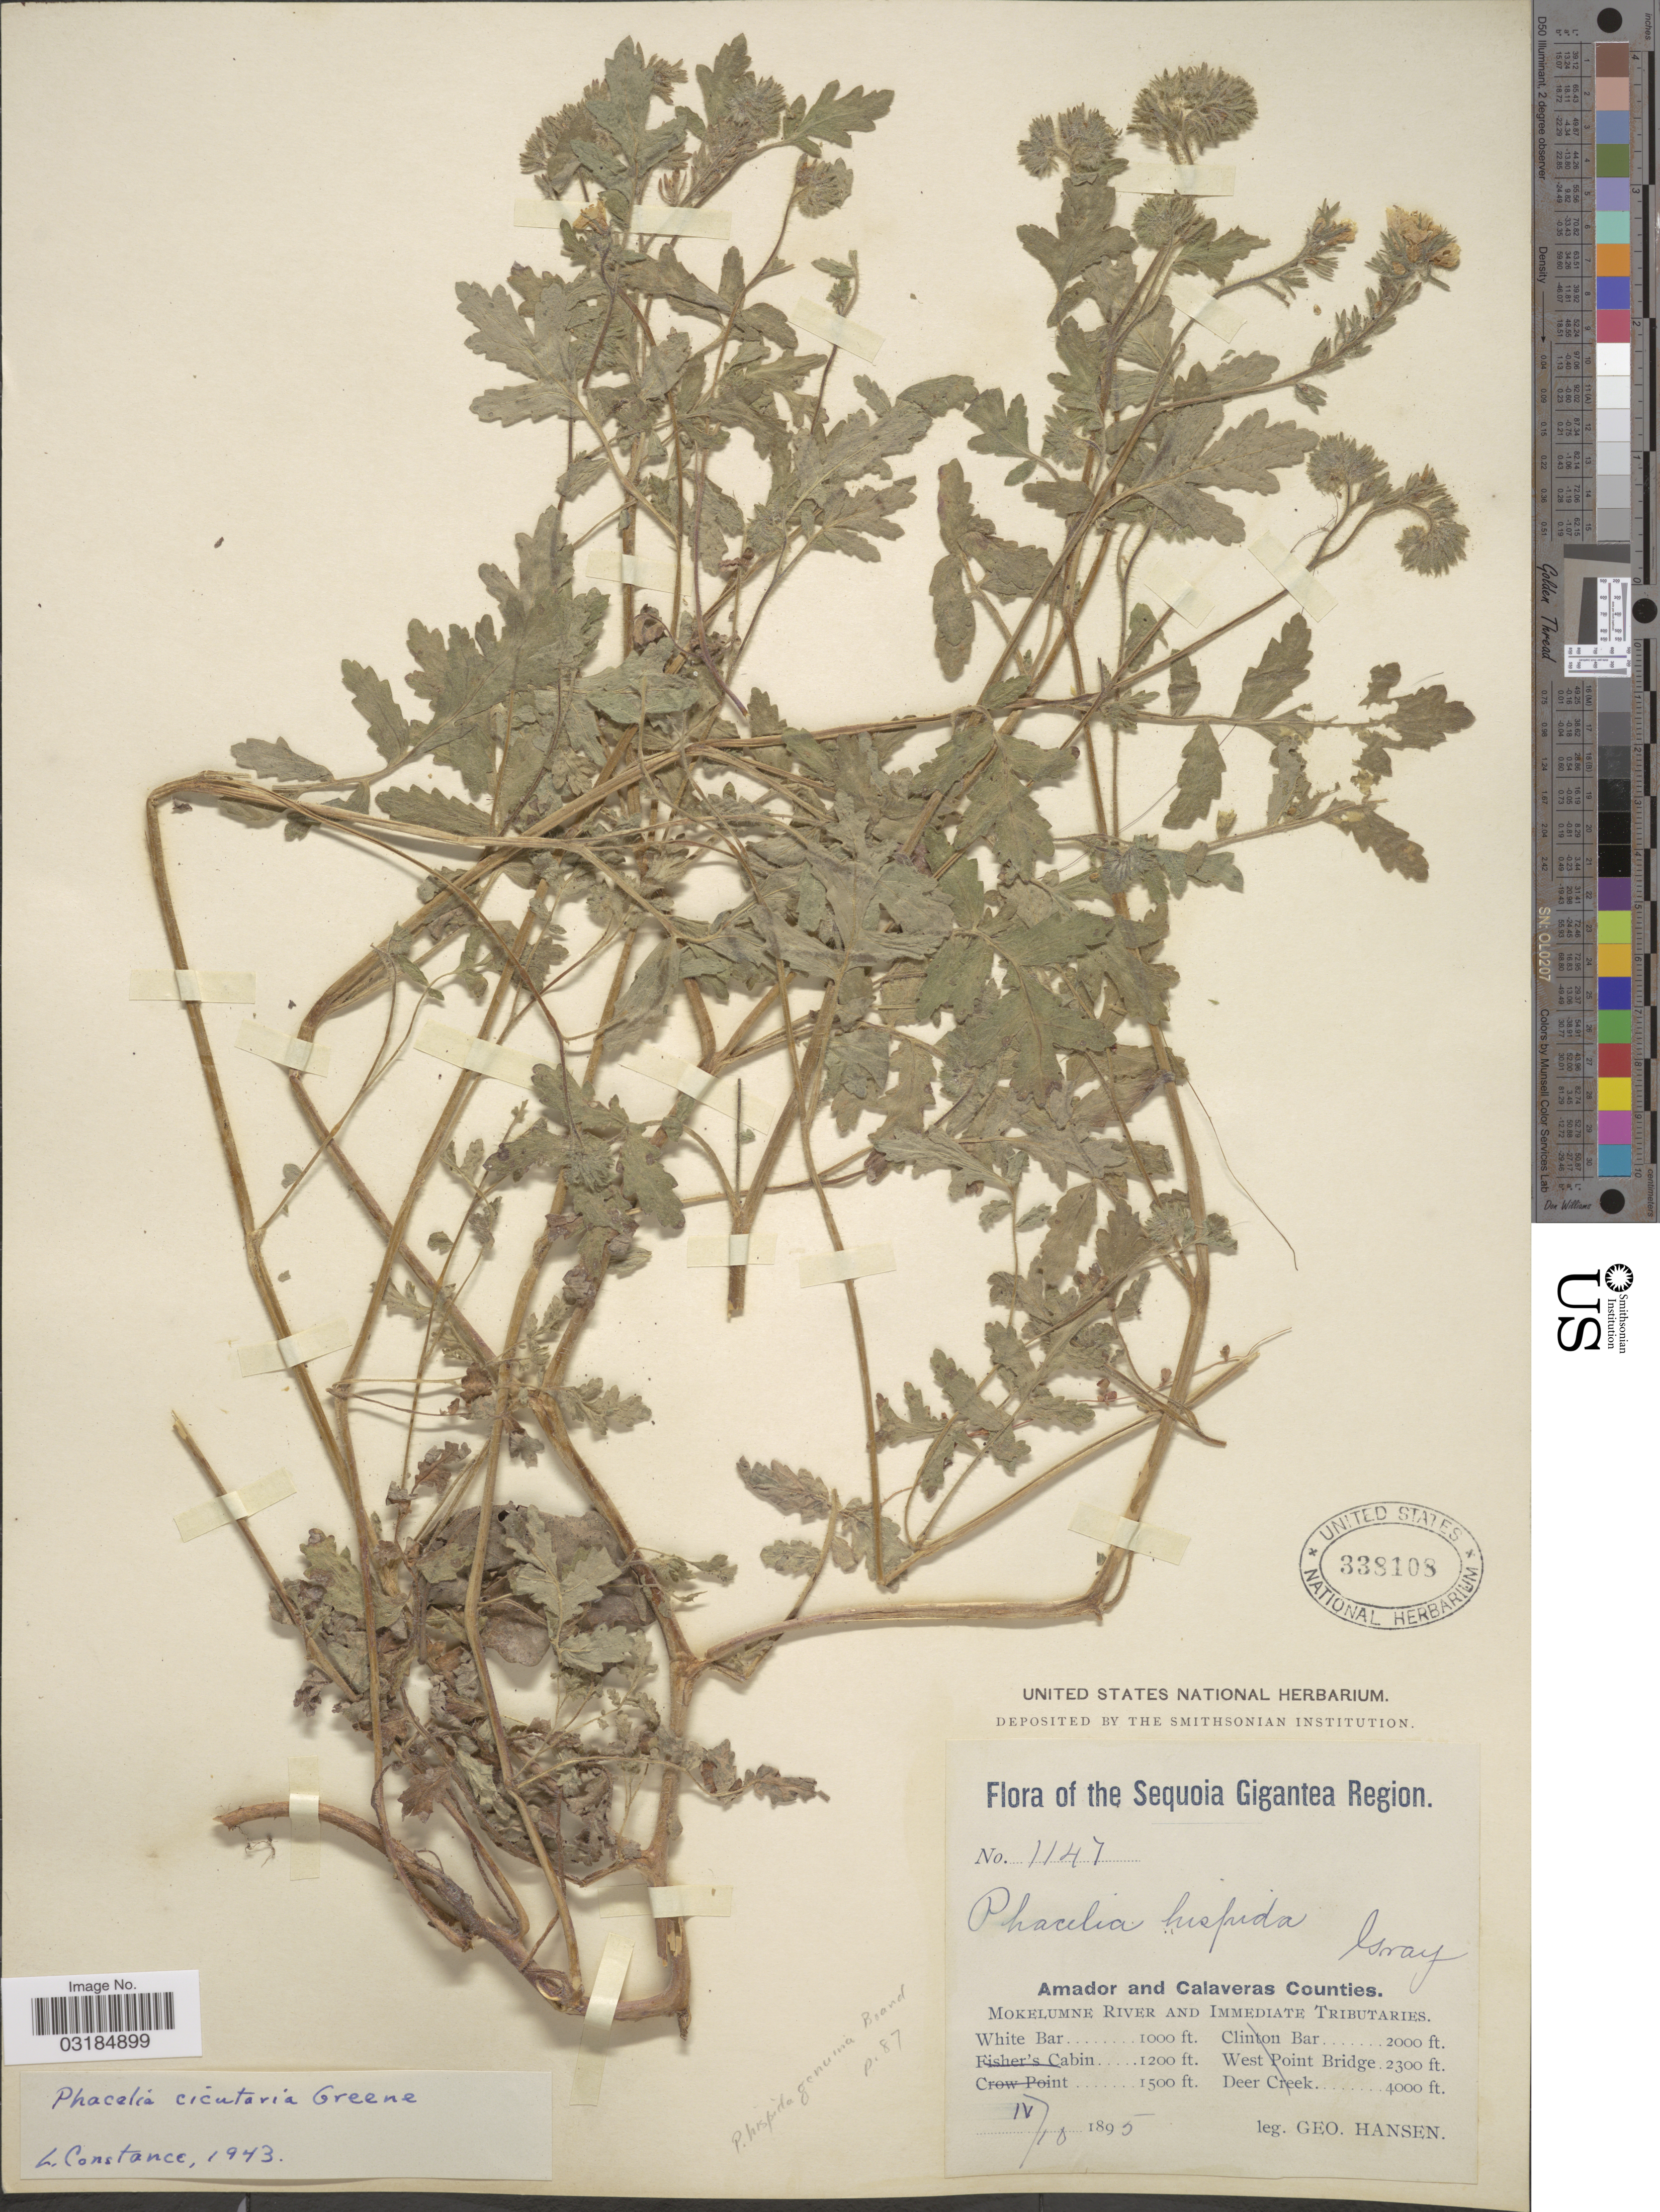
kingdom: Plantae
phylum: Tracheophyta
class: Magnoliopsida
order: Boraginales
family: Hydrophyllaceae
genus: Phacelia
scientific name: Phacelia cicutaria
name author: Greene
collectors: G. Hansen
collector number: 1147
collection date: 1895-04-10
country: United States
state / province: California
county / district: Calaveras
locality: Sequoia Gigantea Region. Amador and Calaveras Counties. Mokelumne River and Immediate Tributaries. White Bar.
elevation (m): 305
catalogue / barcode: US 338108